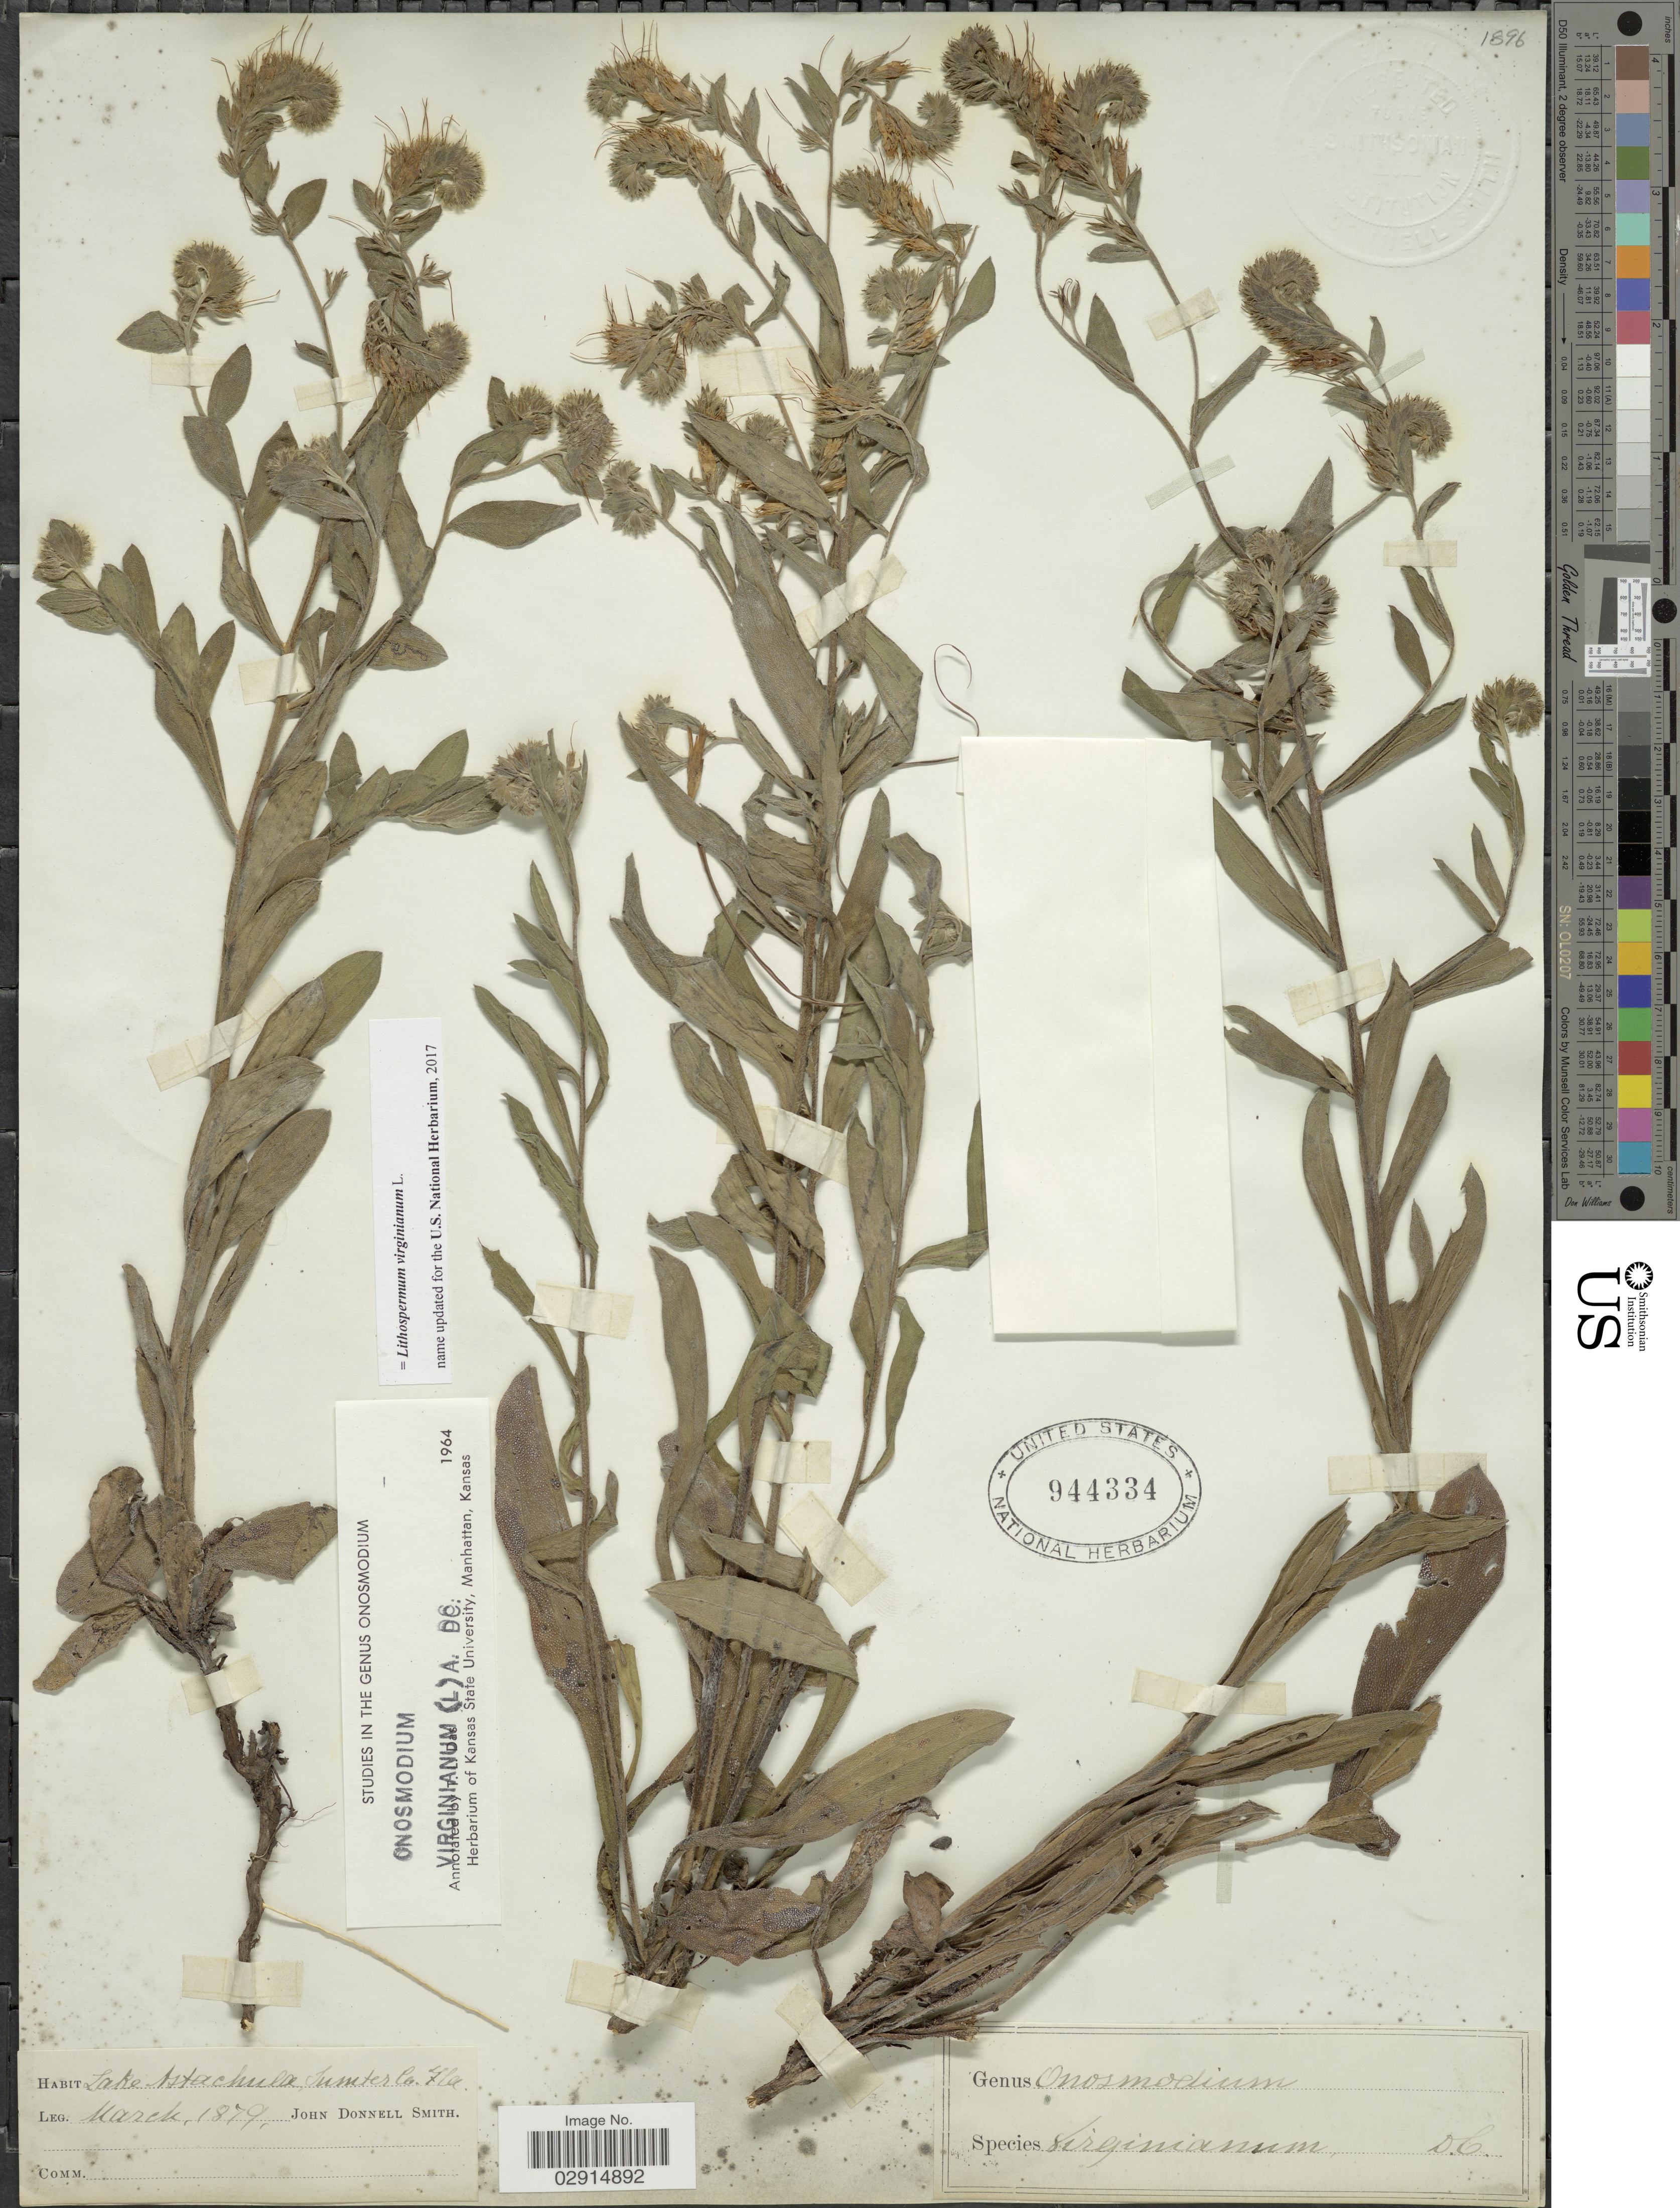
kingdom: Plantae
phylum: Tracheophyta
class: Magnoliopsida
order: Boraginales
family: Boraginaceae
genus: Lithospermum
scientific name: Lithospermum virginianum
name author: L.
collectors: J. Donnell Smith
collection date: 1879-03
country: United States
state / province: Florida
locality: Lake Istachatta, Sumter Co. Fla.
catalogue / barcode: US 944334